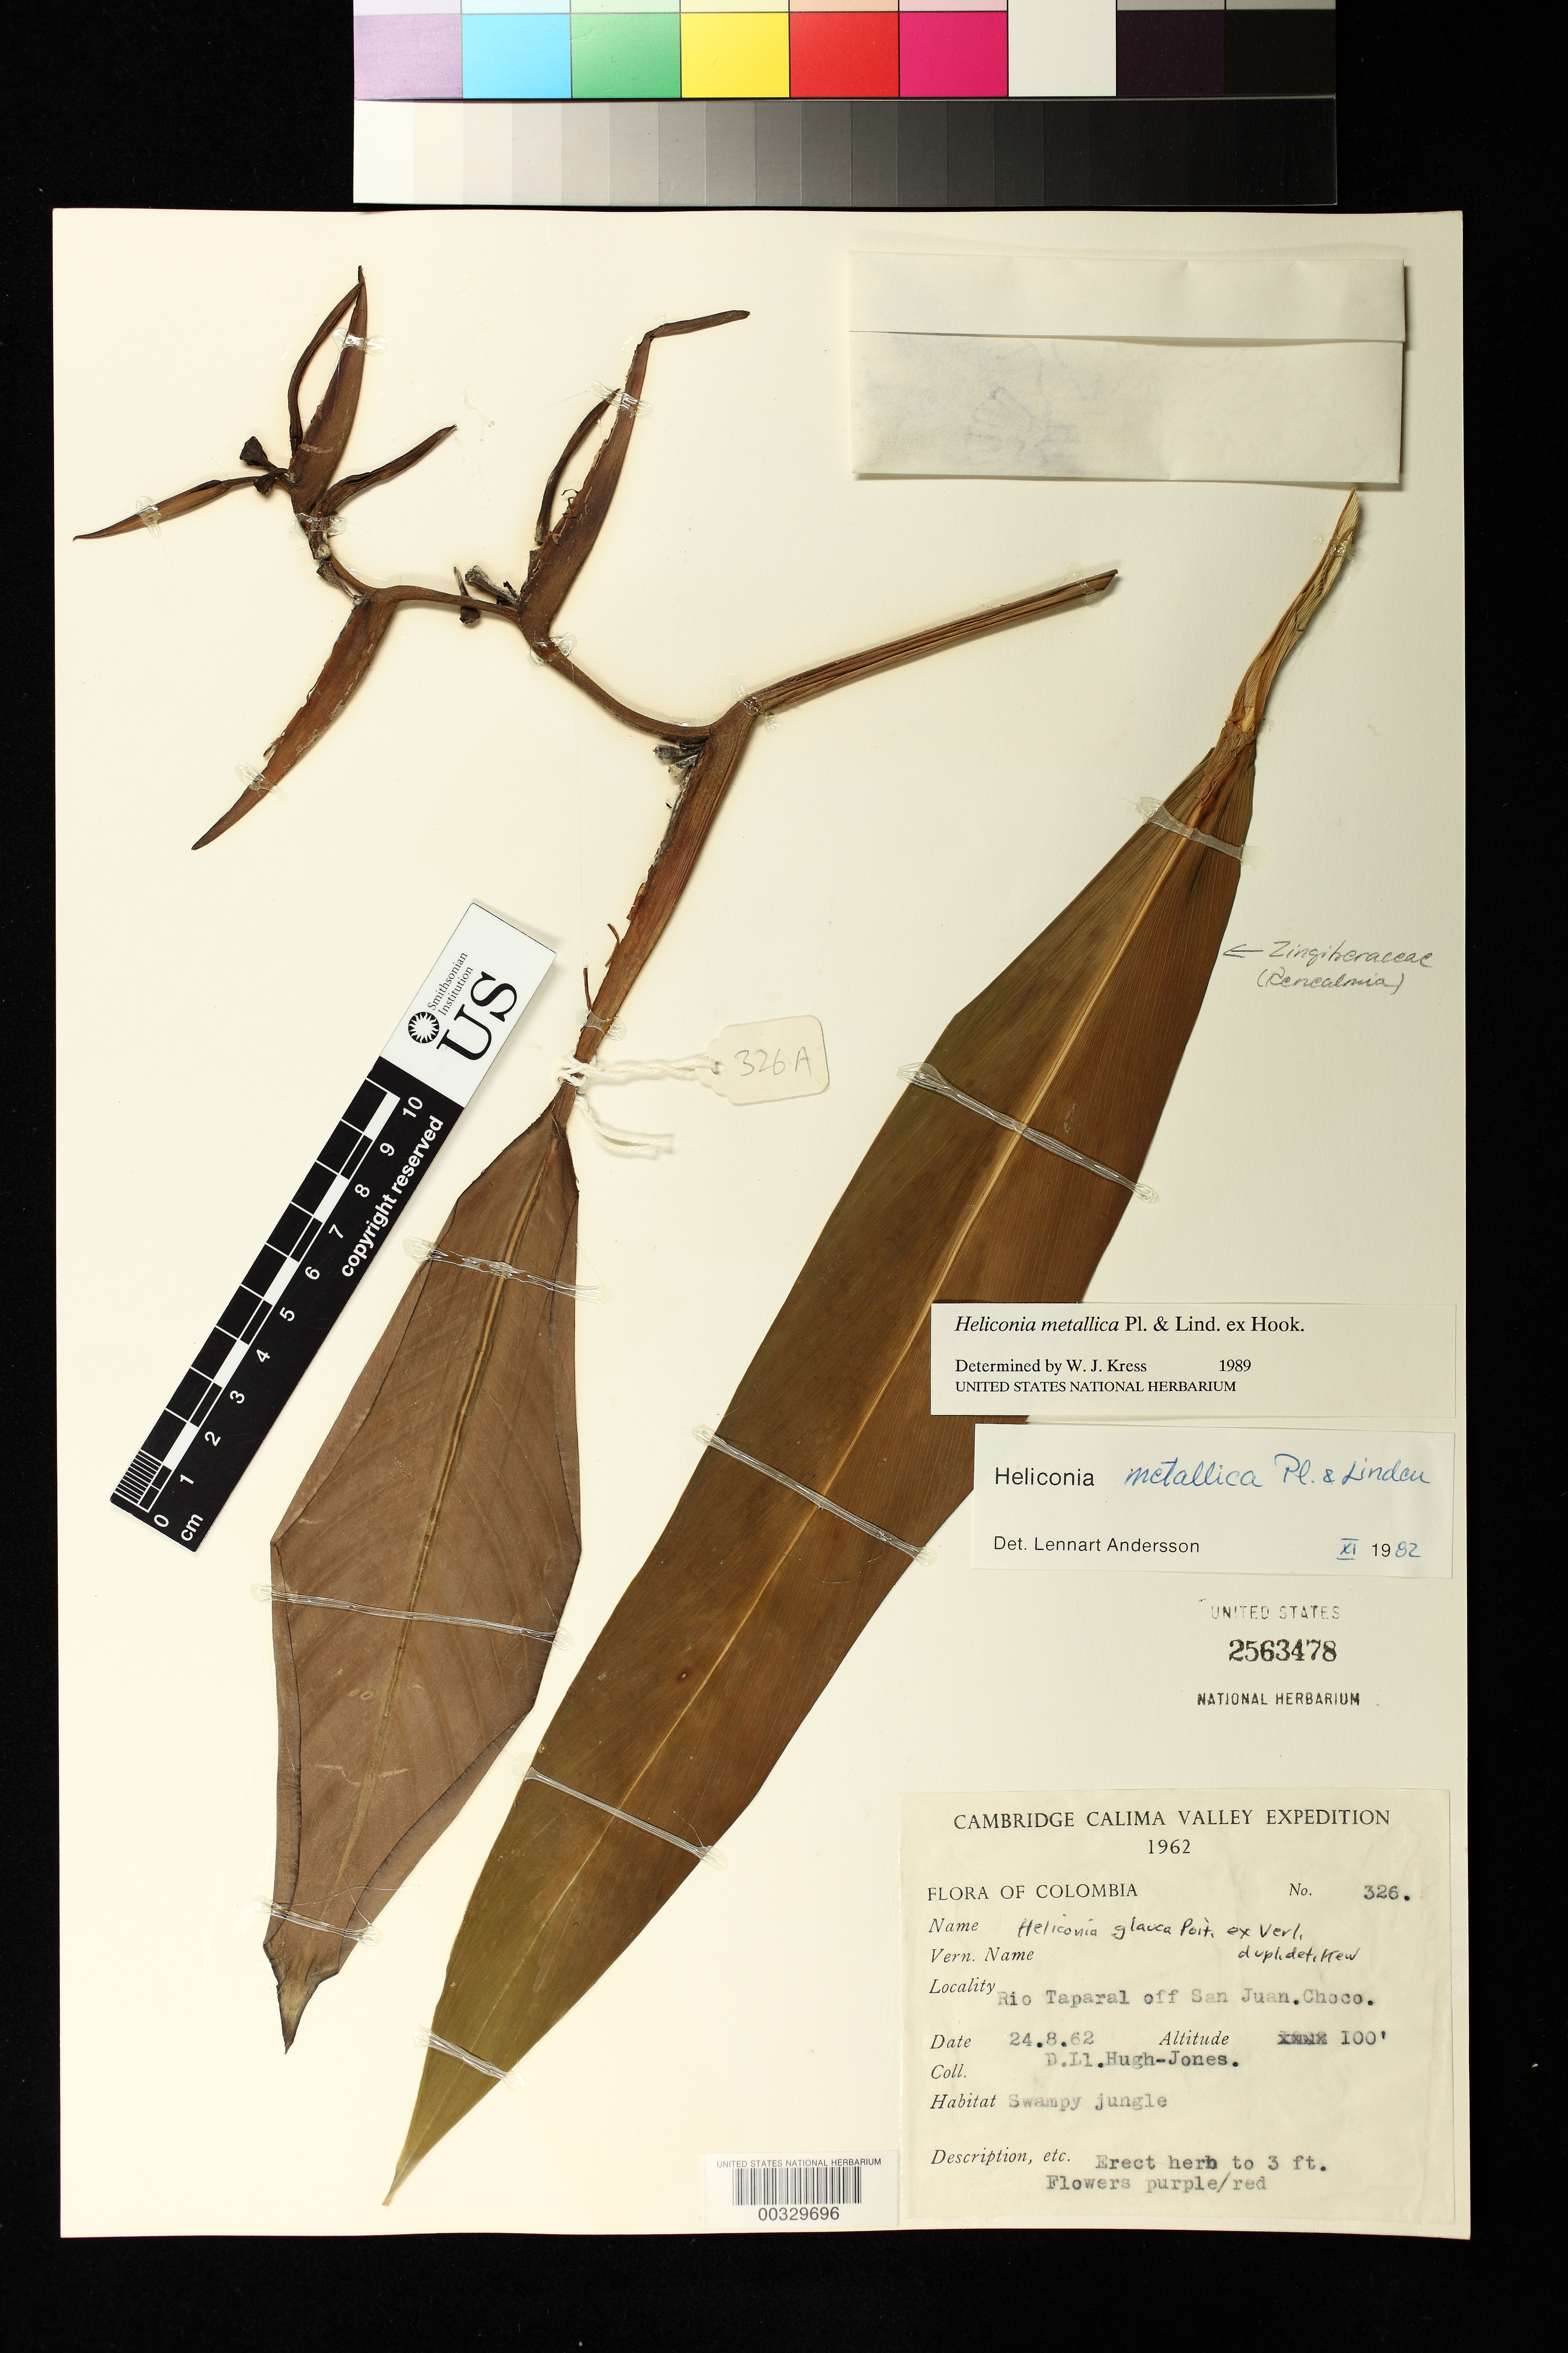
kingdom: Plantae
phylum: Tracheophyta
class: Liliopsida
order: Zingiberales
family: Heliconiaceae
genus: Heliconia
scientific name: Heliconia metallica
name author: Planch. & Linden ex Hook.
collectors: D. Hugh-Jones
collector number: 326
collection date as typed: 24 Aug 1962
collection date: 1962-08-24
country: Colombia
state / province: Chocó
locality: Rio Taparal of f San Juan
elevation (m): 30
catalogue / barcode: US 2563478